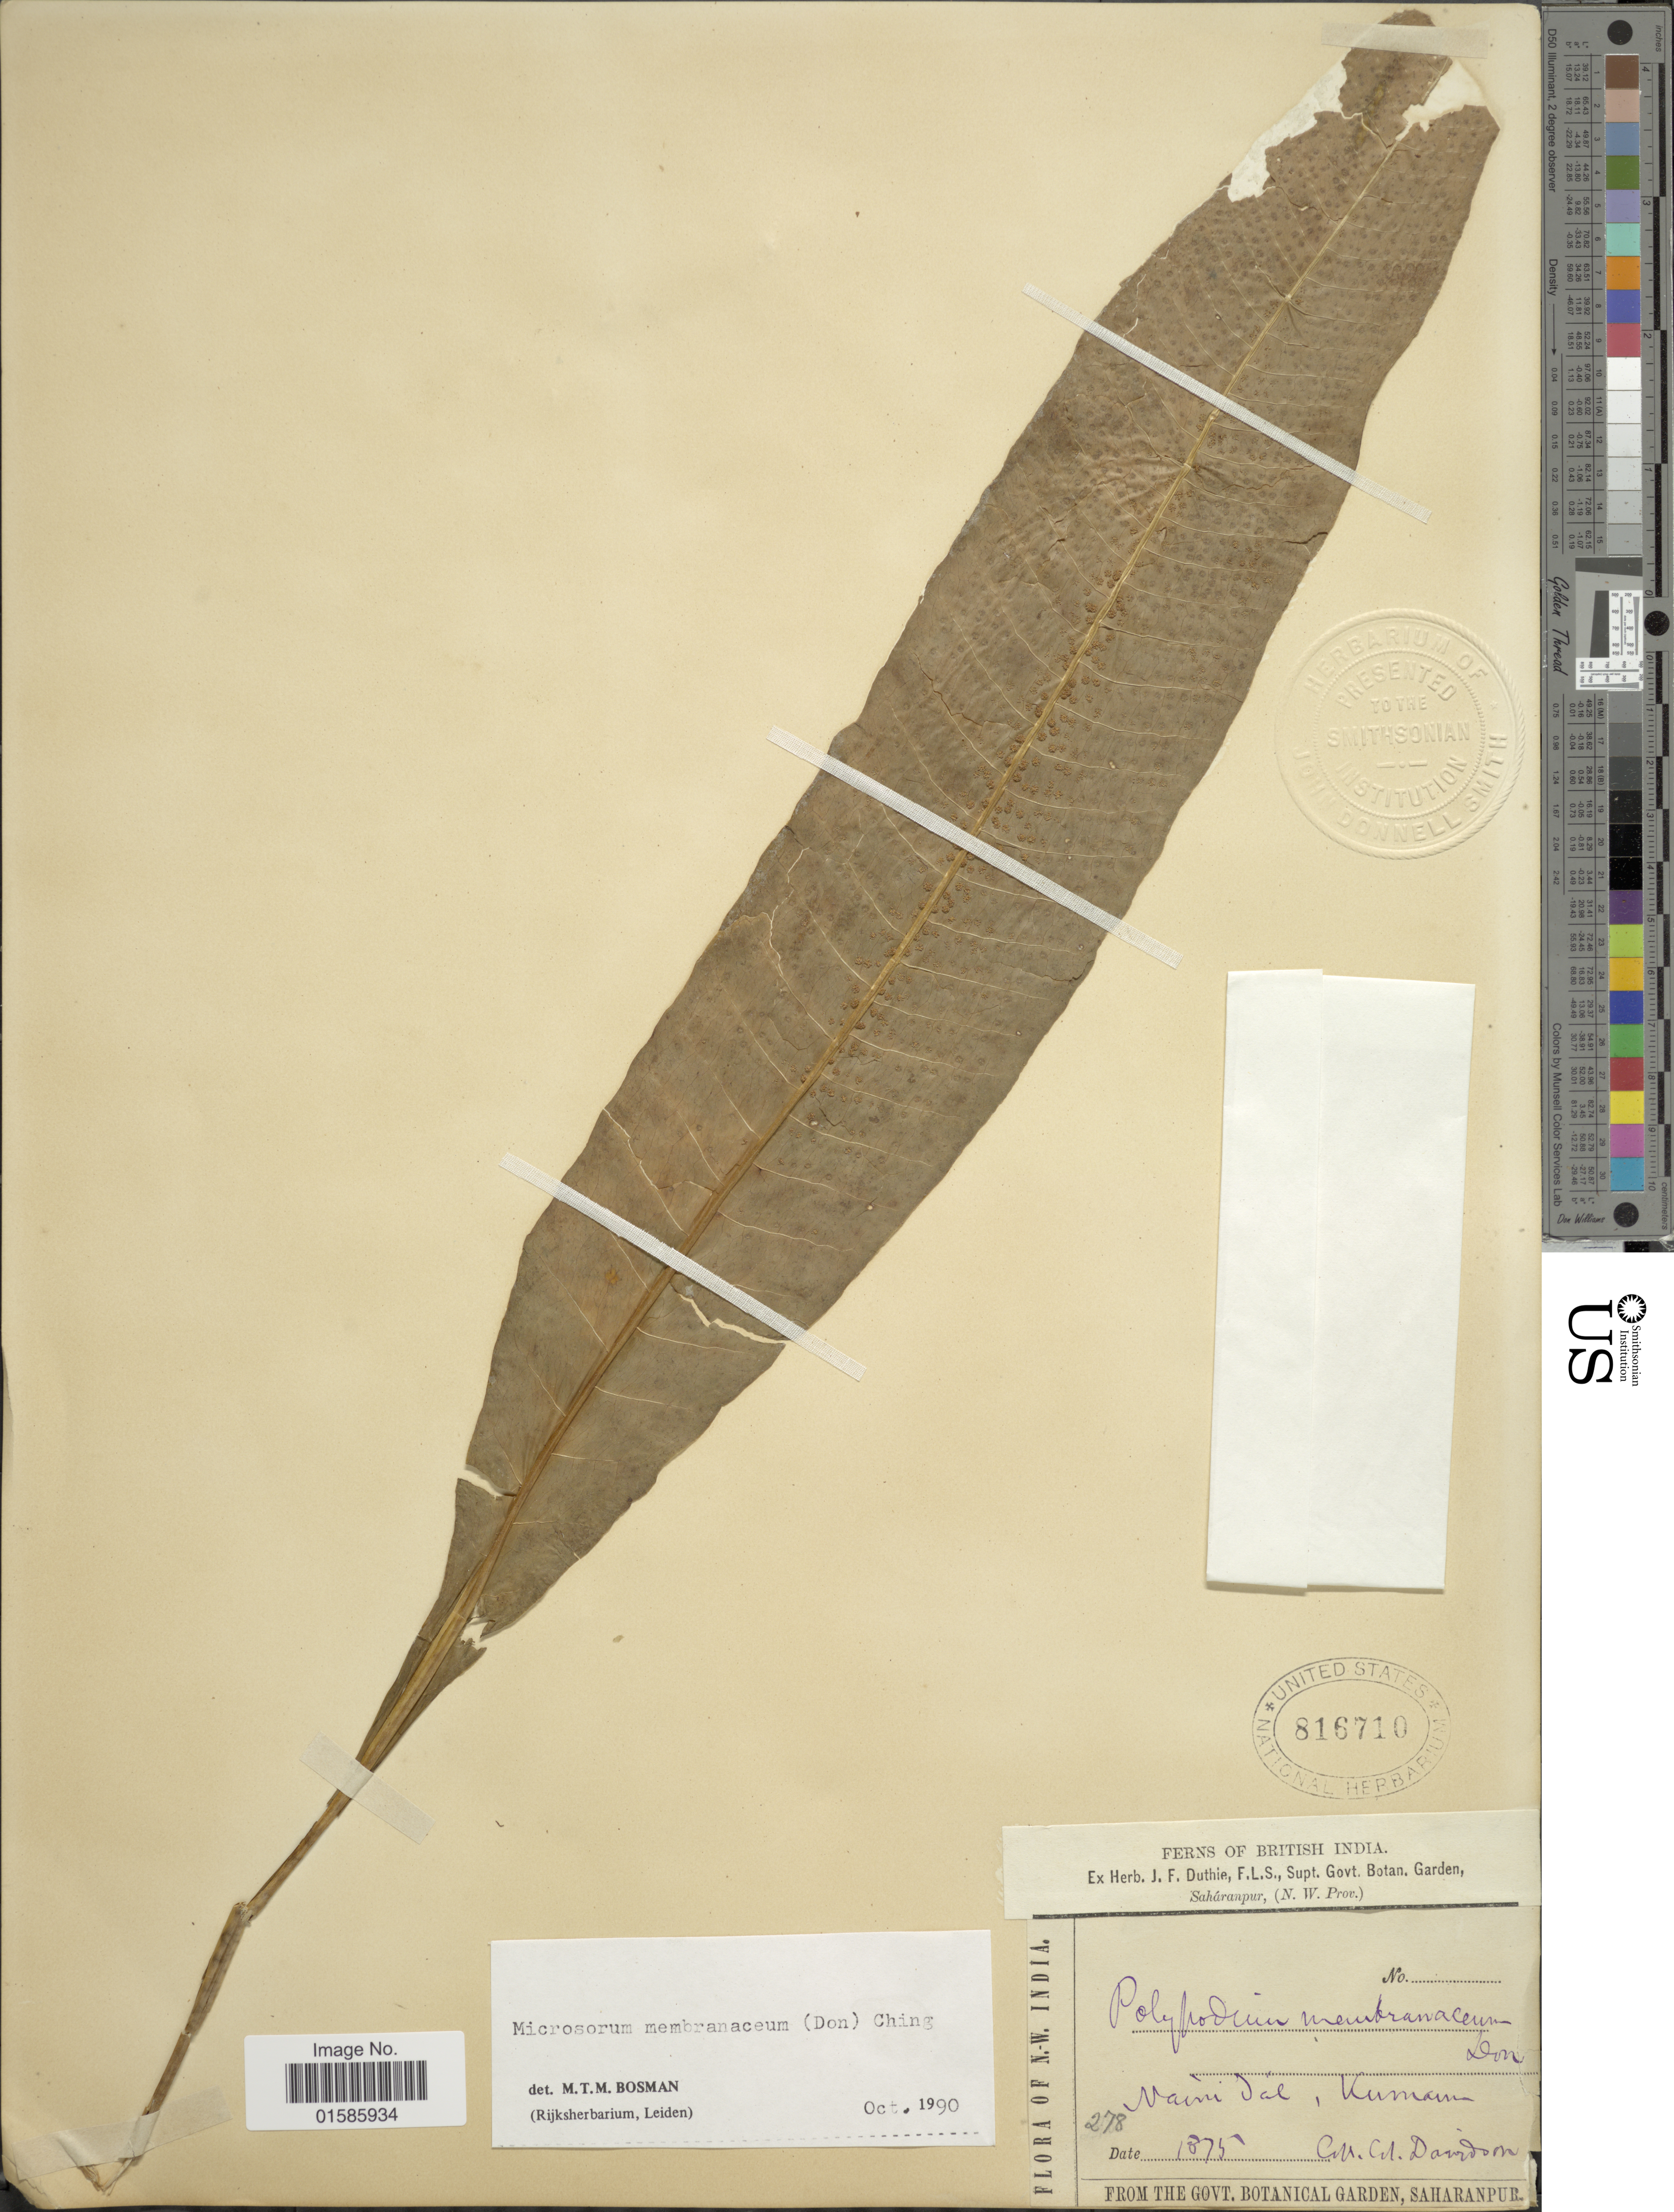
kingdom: Plantae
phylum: Tracheophyta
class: Polypodiopsida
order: Polypodiales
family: Polypodiaceae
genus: Microsorum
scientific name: Microsorum membranaceum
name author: (D. Don) Ching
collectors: C. Davidson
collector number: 278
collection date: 1875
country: India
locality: British India, Naini Tal, Kumaun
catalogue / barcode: US 816710